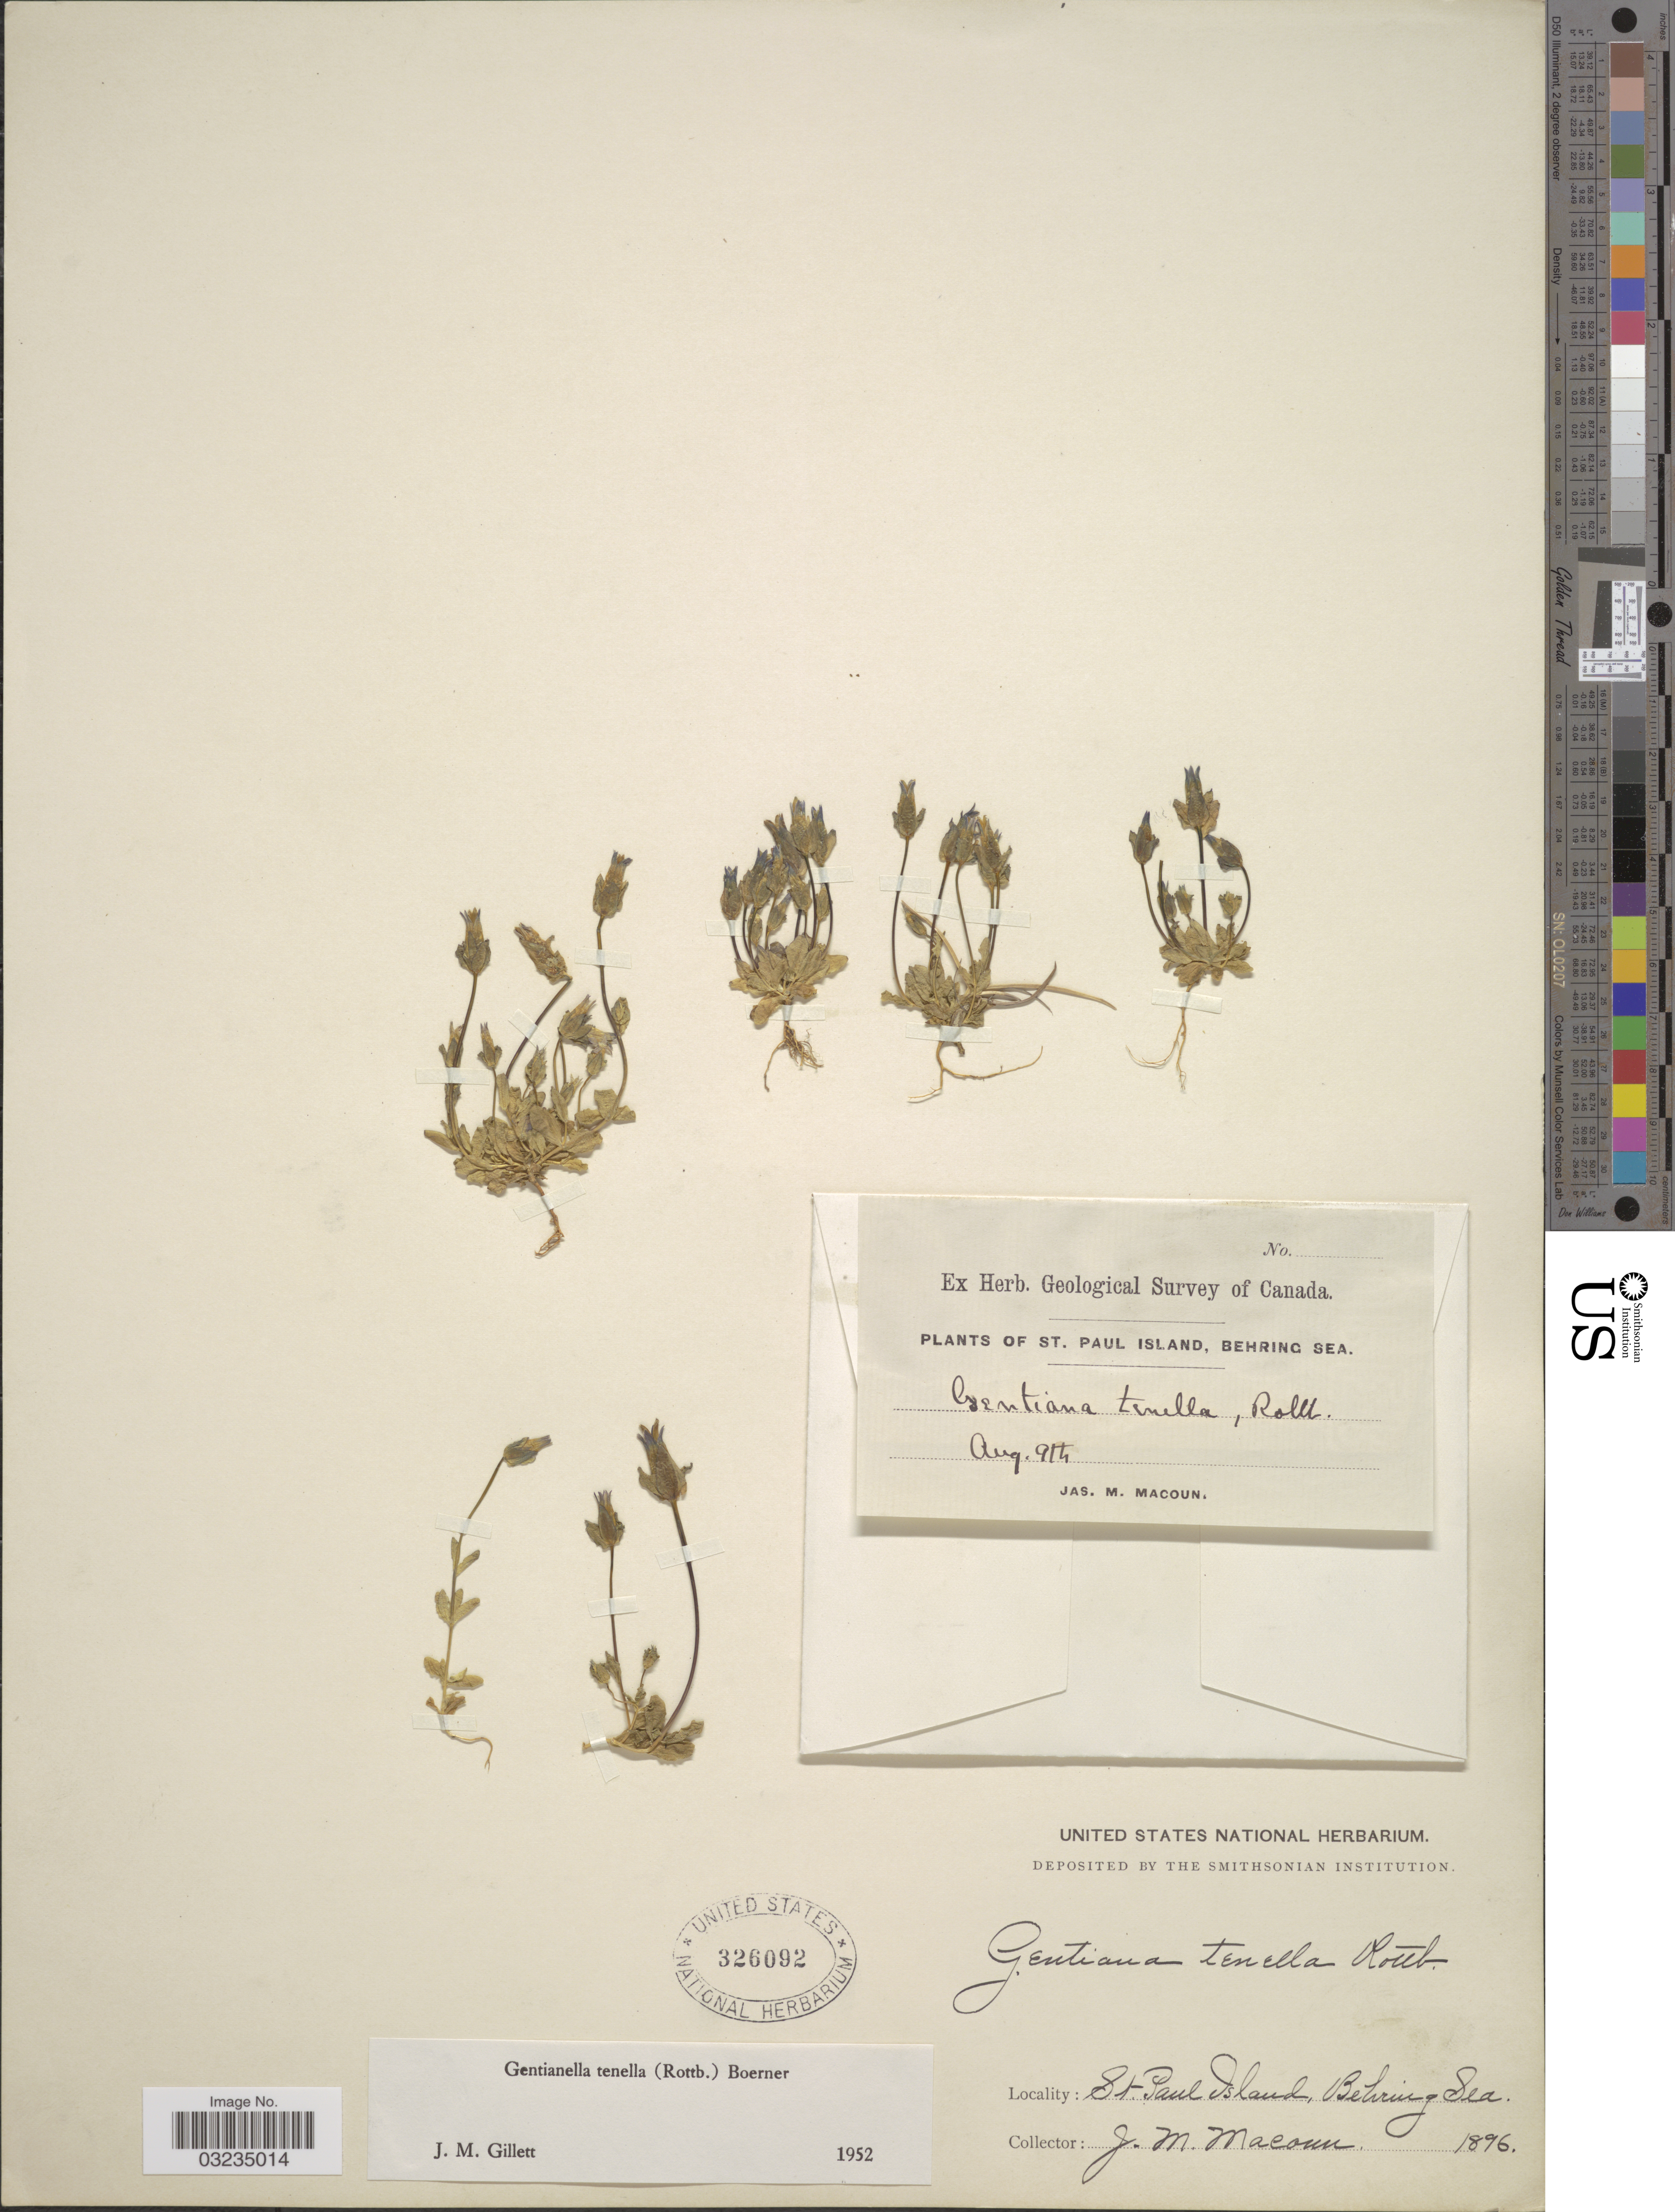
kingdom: Plantae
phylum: Tracheophyta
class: Magnoliopsida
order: Gentianales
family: Gentianaceae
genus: Gentiana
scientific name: Gentiana tenella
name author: Rottb.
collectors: J. M. Macoun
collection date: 1896-08-09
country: United States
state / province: Alaska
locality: St. Paul Island, Behring Sea.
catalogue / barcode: US 326092